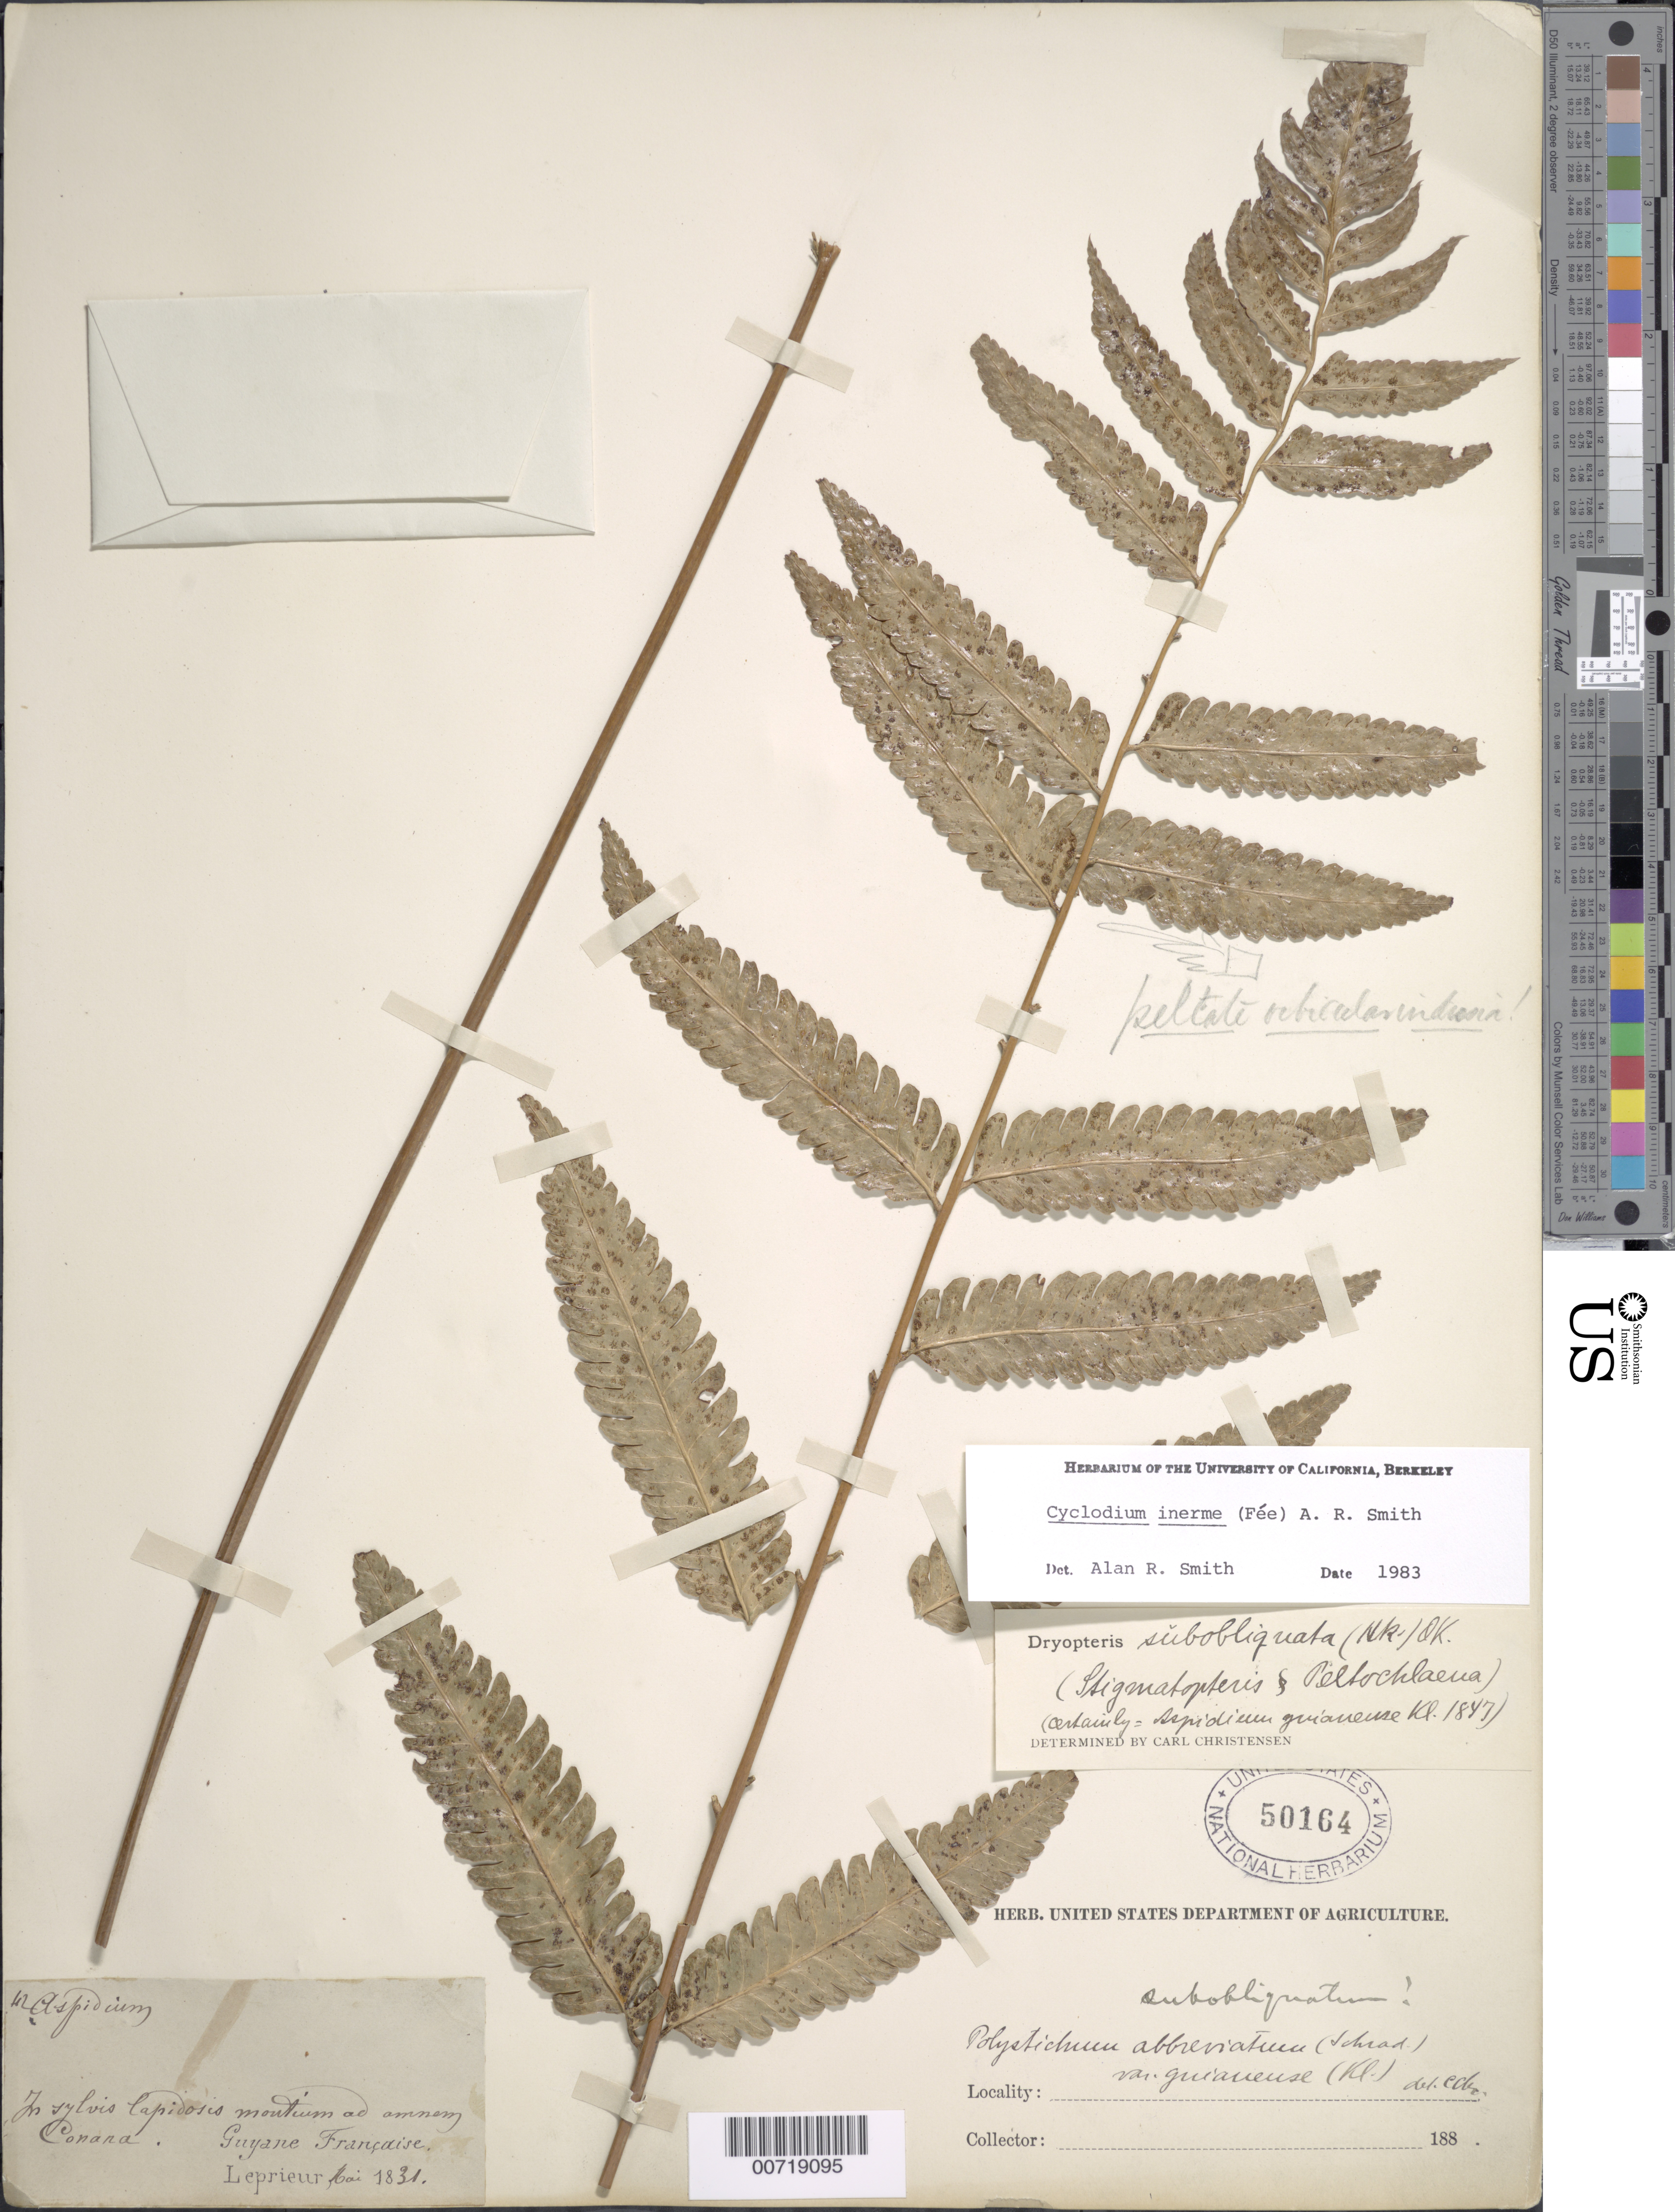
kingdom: Plantae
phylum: Tracheophyta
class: Polypodiopsida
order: Polypodiales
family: Dryopteridaceae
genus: Cyclodium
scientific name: Cyclodium inerme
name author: (Fée) A.R. Sm.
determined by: Smith, Alan R., (UC)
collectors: F. M. R. Leprieur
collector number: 42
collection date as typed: May 1831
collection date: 1831-05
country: French Guiana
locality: Conana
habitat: Sylvis lapidosis montium ad amnem Conana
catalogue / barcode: US 50164